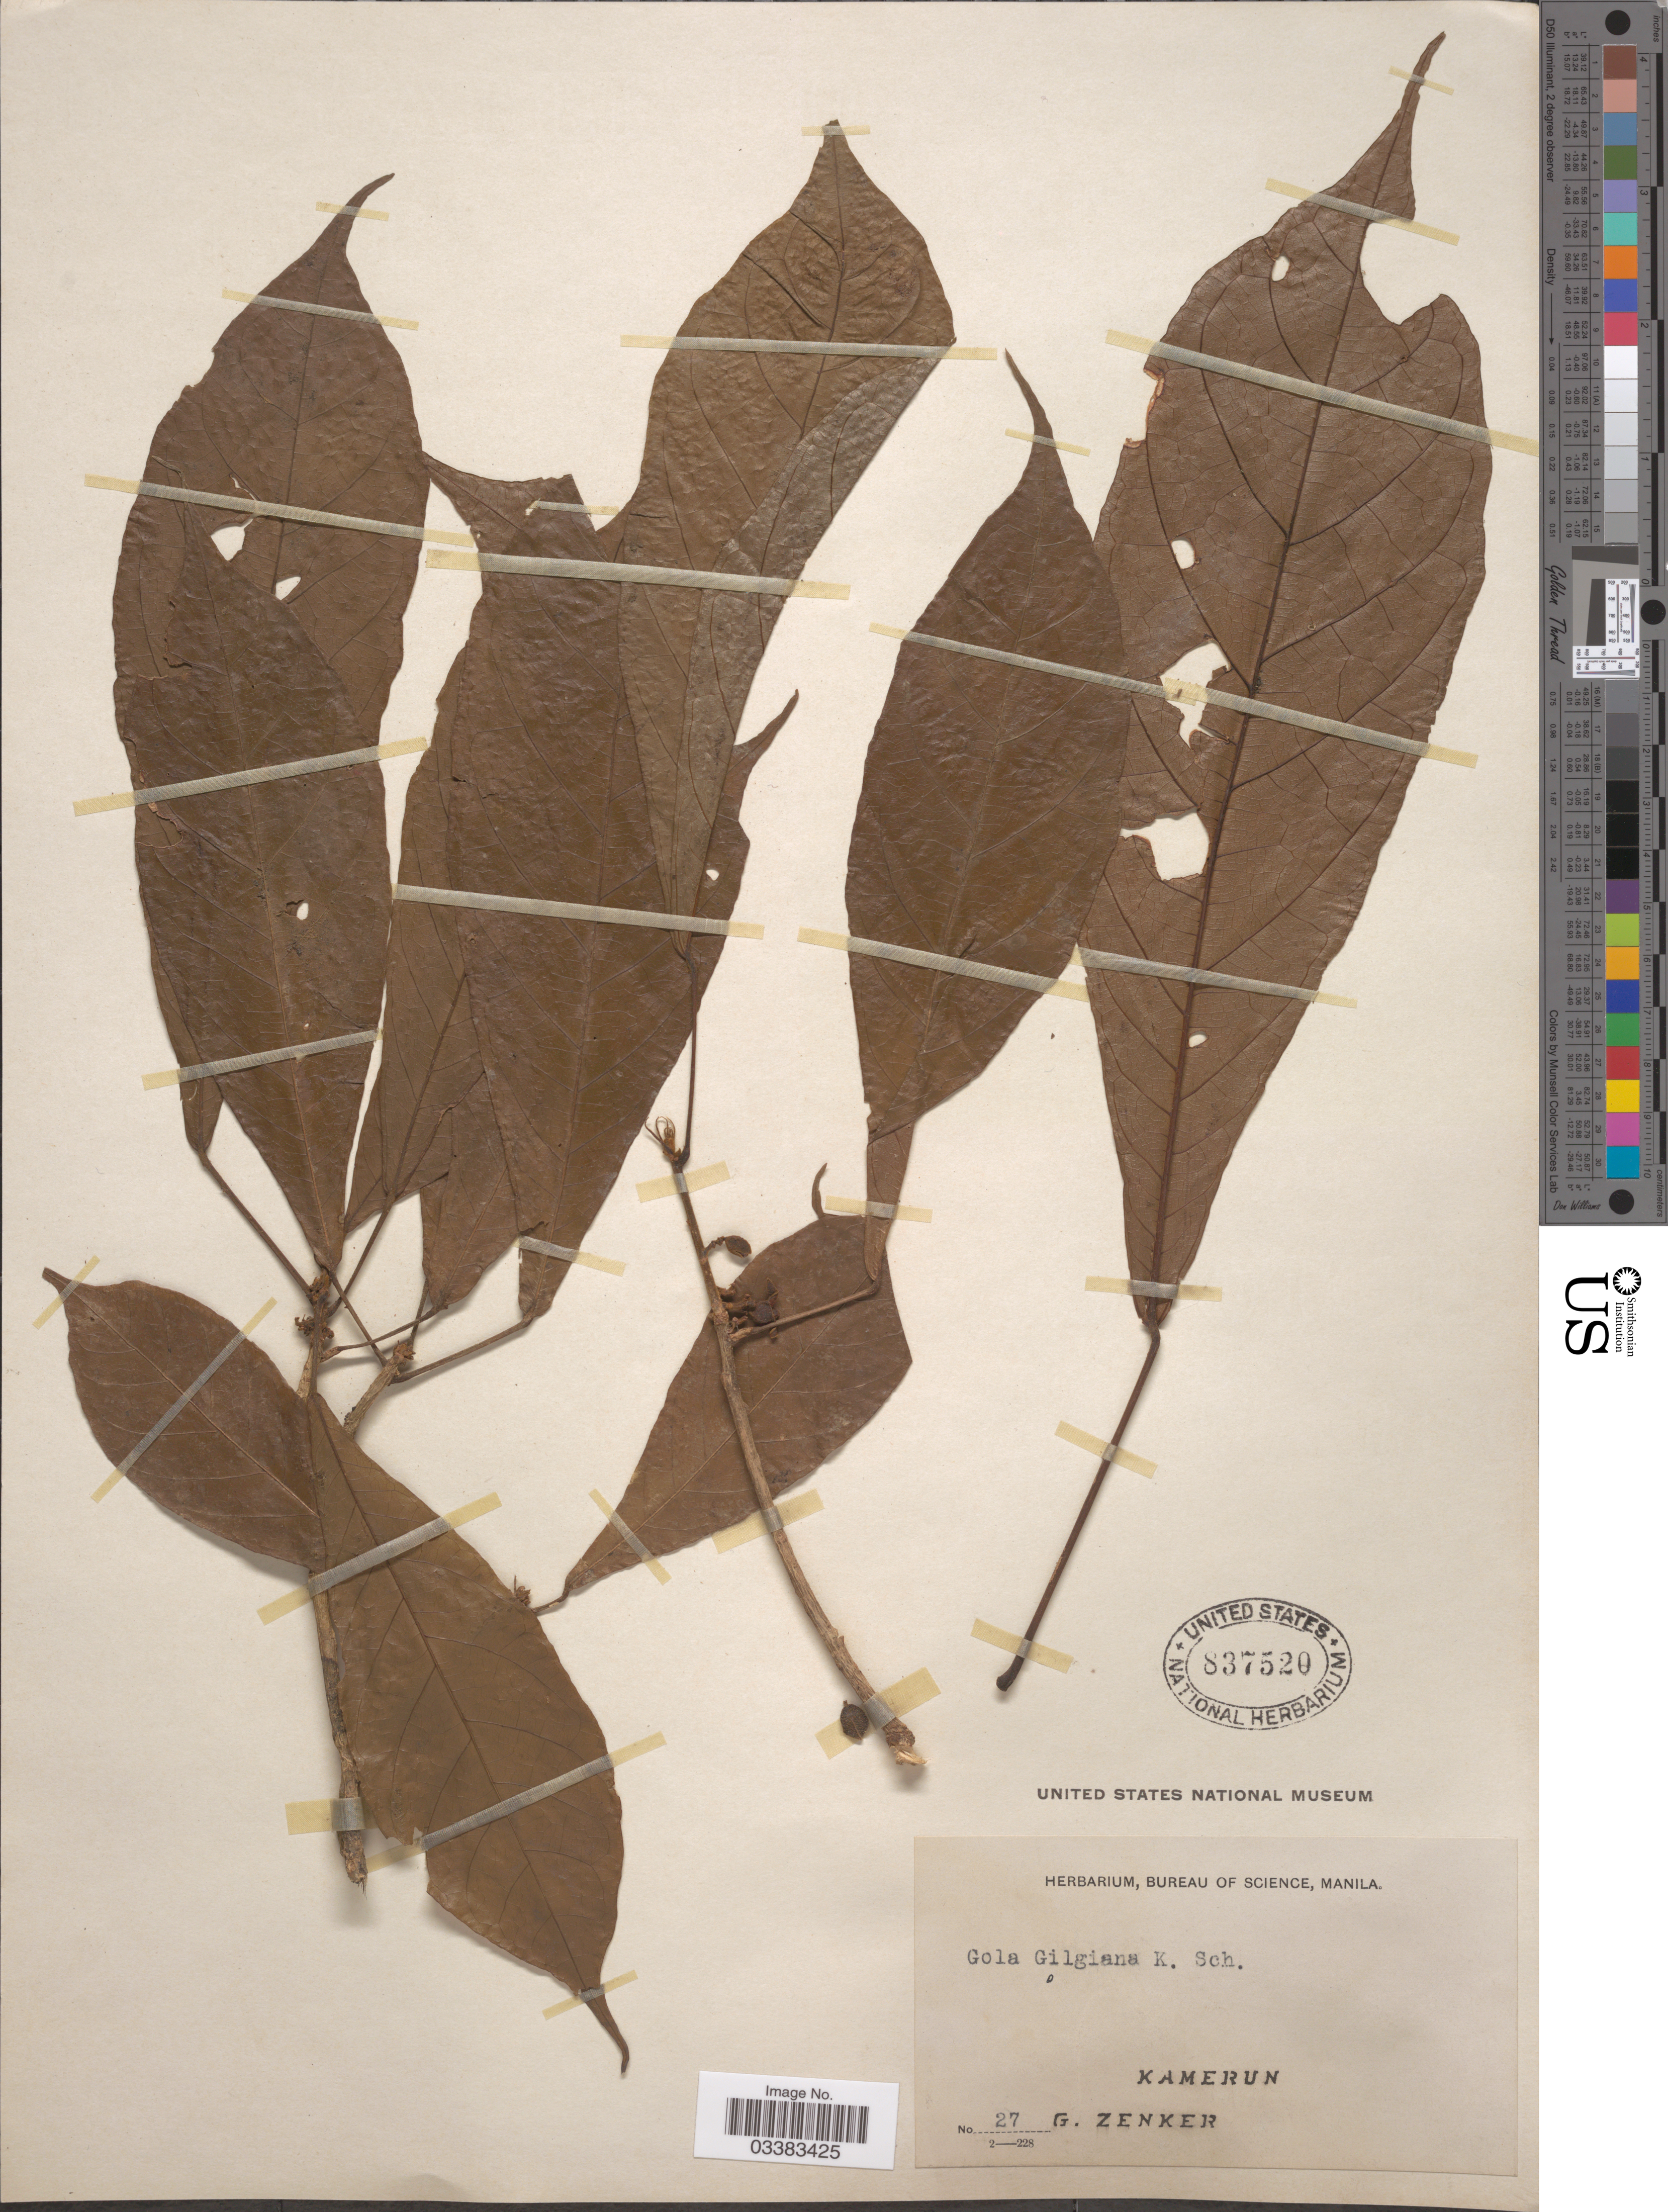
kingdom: Plantae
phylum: Tracheophyta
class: Magnoliopsida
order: Malvales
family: Malvaceae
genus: Cola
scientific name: Cola gilgiana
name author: Engl.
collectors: G. A. Zenker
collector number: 27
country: Cameroon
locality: Kamerun.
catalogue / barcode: US 837520